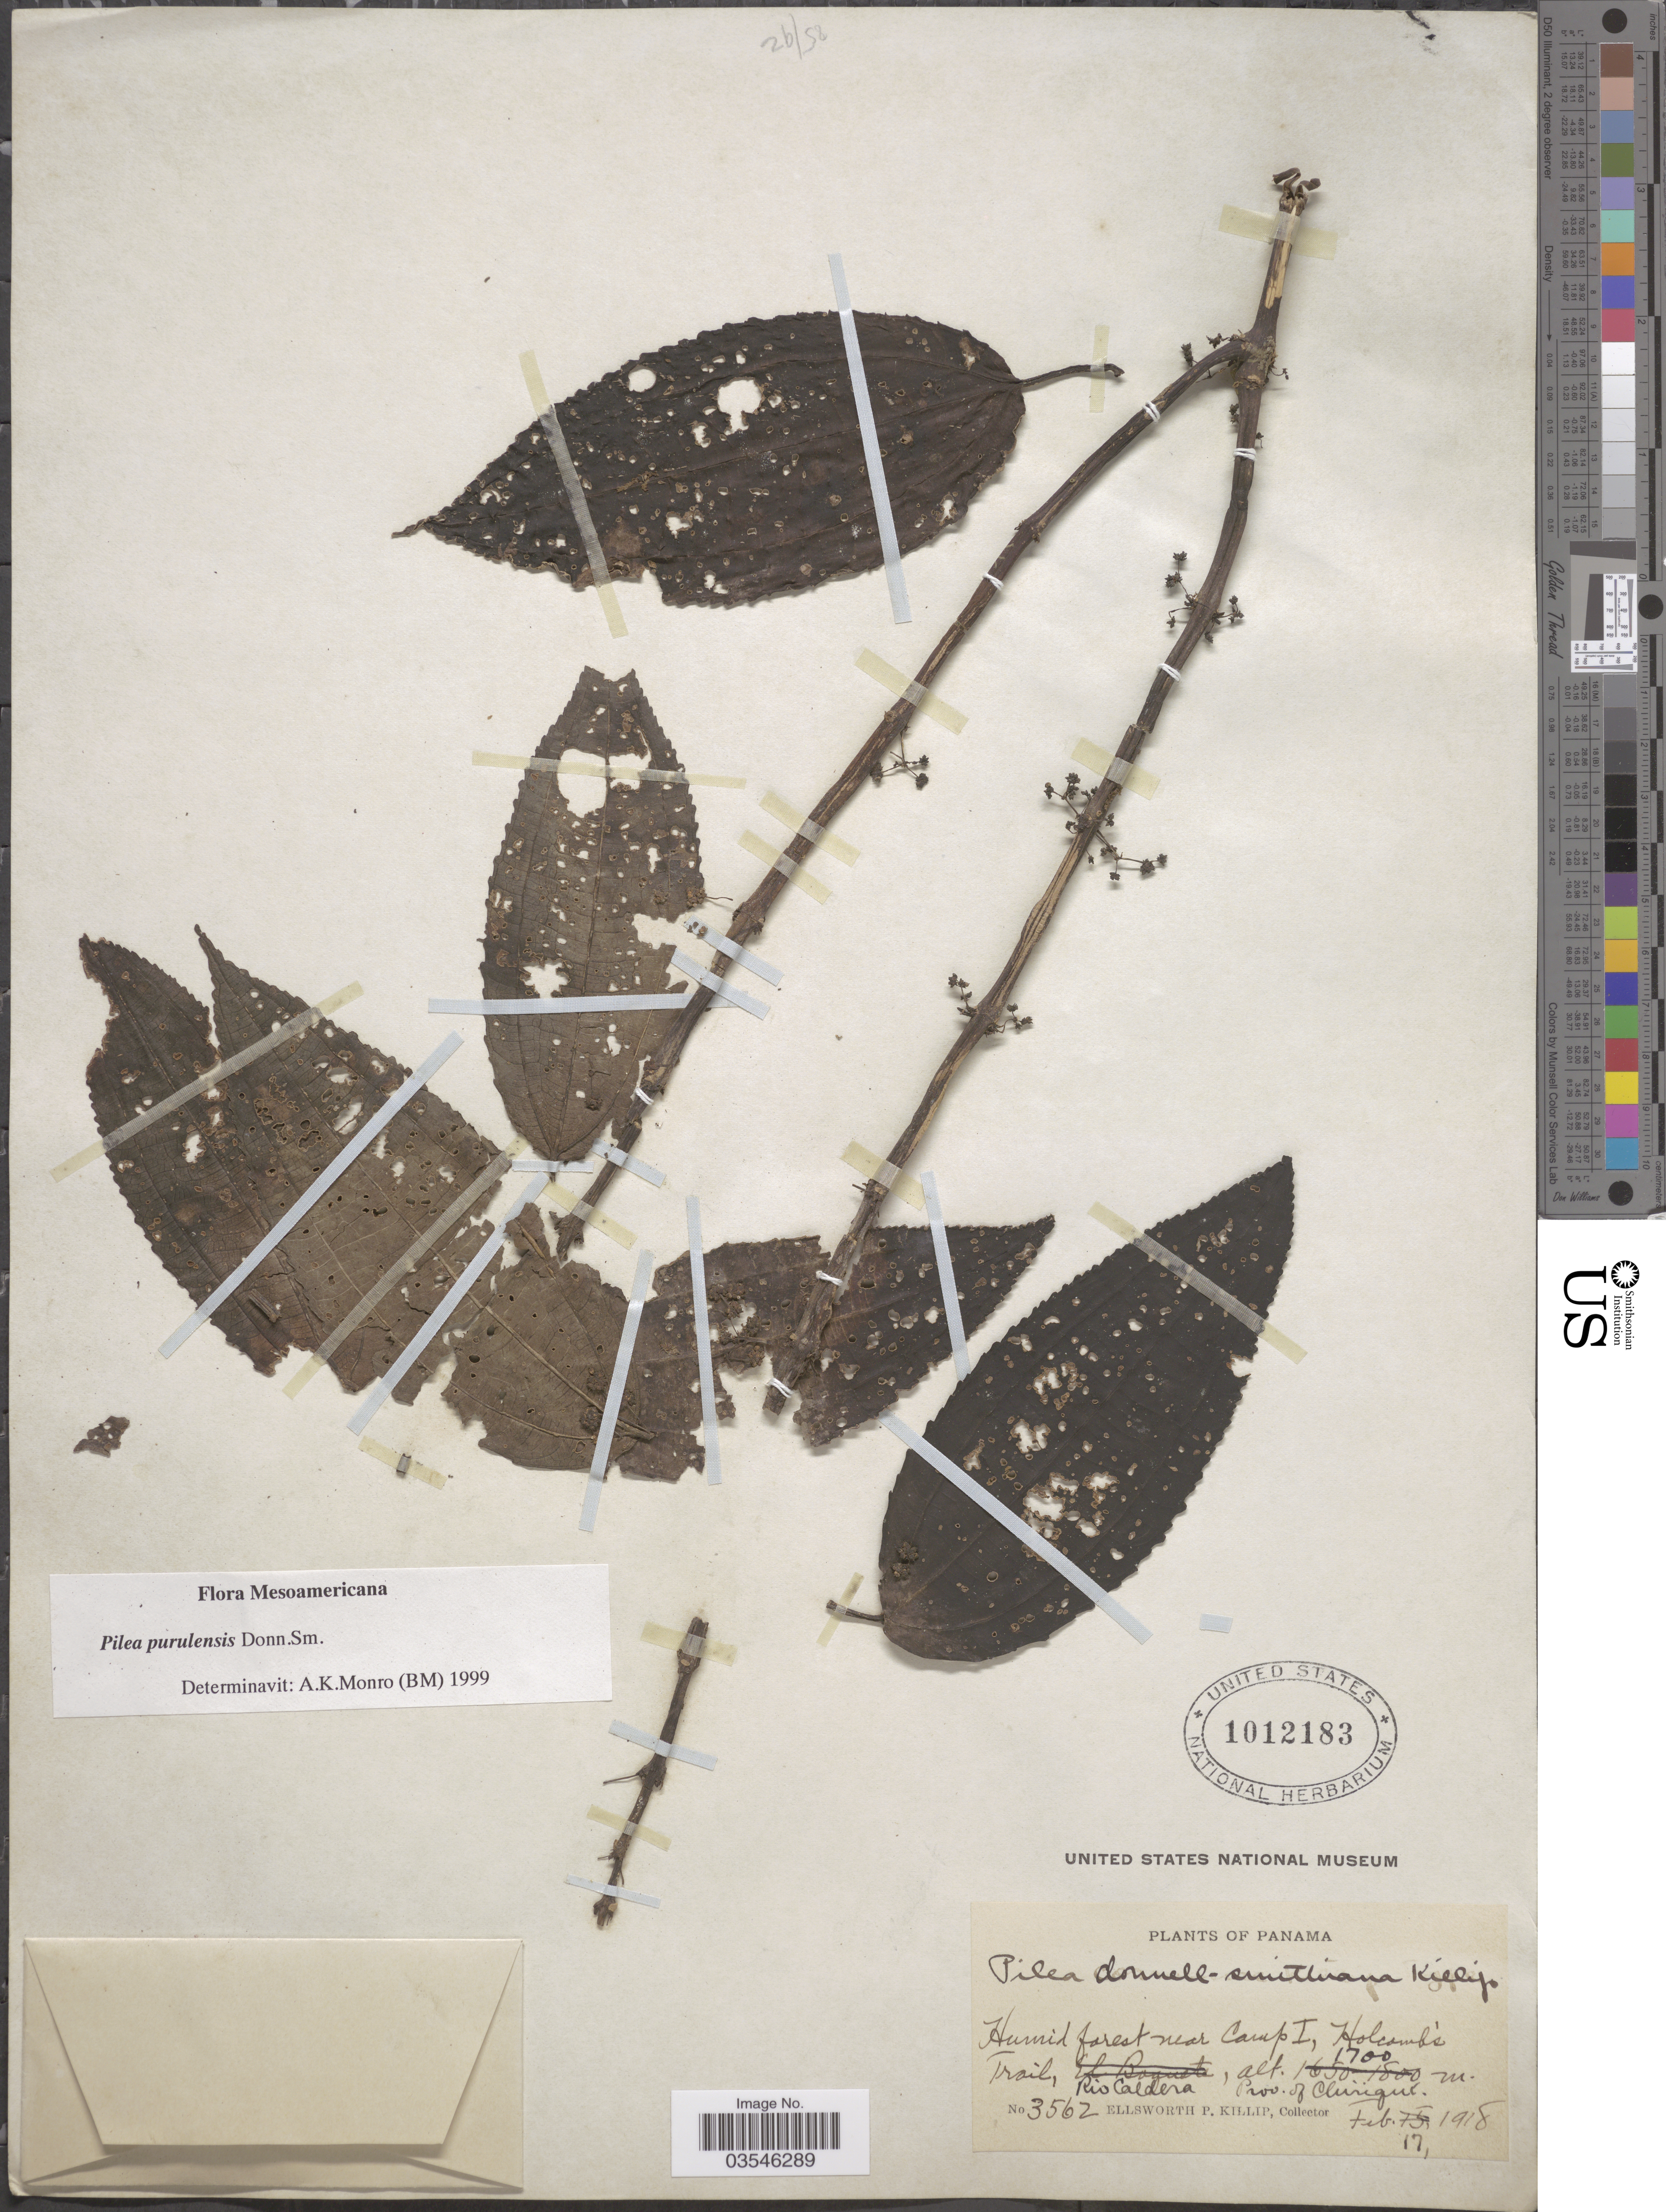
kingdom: Plantae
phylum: Tracheophyta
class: Magnoliopsida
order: Rosales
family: Urticaceae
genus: Pilea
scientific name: Pilea purulensis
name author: Donn. Sm.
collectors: E. P. Killip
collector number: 3562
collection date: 1918-02-17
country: Panama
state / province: Chiriqui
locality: Humid forest near Camp I, Holcomb's Trail, Rio Caldera, Prov. of Chiriquí.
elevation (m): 1700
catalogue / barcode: US 1012183